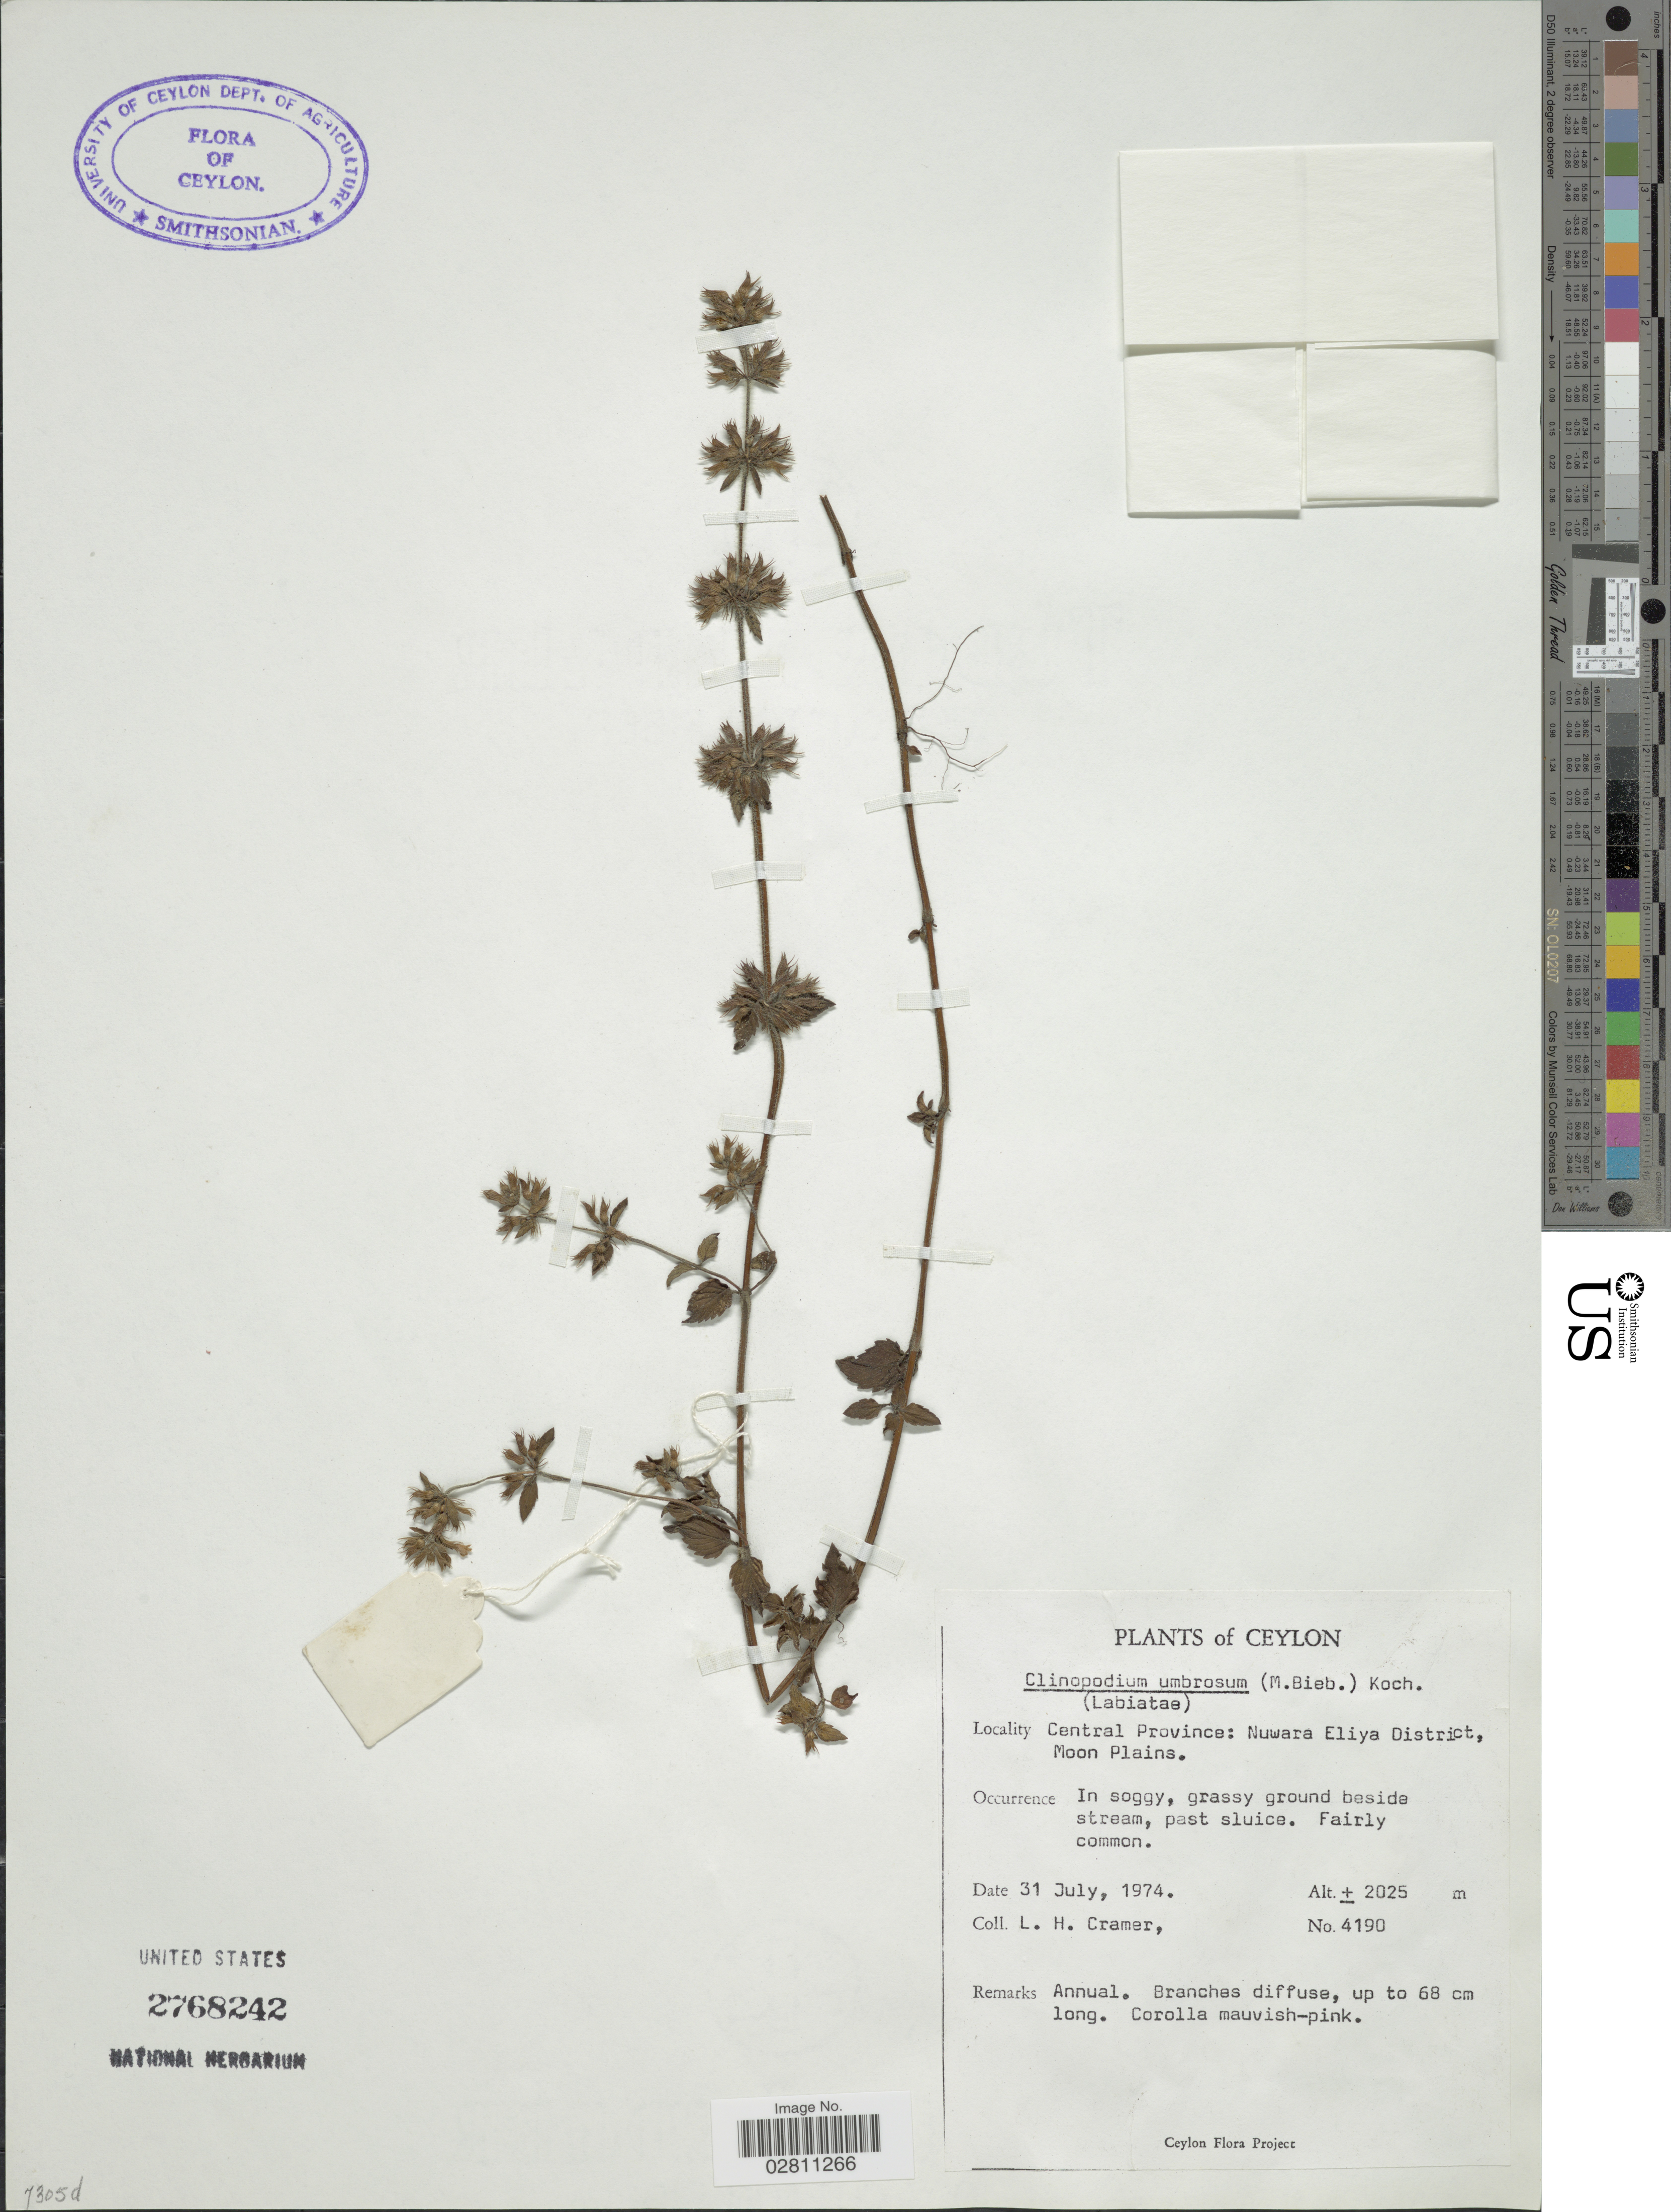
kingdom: Plantae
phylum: Tracheophyta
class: Magnoliopsida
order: Lamiales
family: Lamiaceae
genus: Clinopodium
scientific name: Clinopodium umbrosum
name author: (M. Bieb.) C. Koch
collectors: L. H. Cramer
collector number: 4190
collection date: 1974-07-31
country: Sri Lanka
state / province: Central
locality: Ceylon, Central Province: Nuwara Eliya District, Moon Plains.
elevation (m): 2025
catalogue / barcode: US 2768242